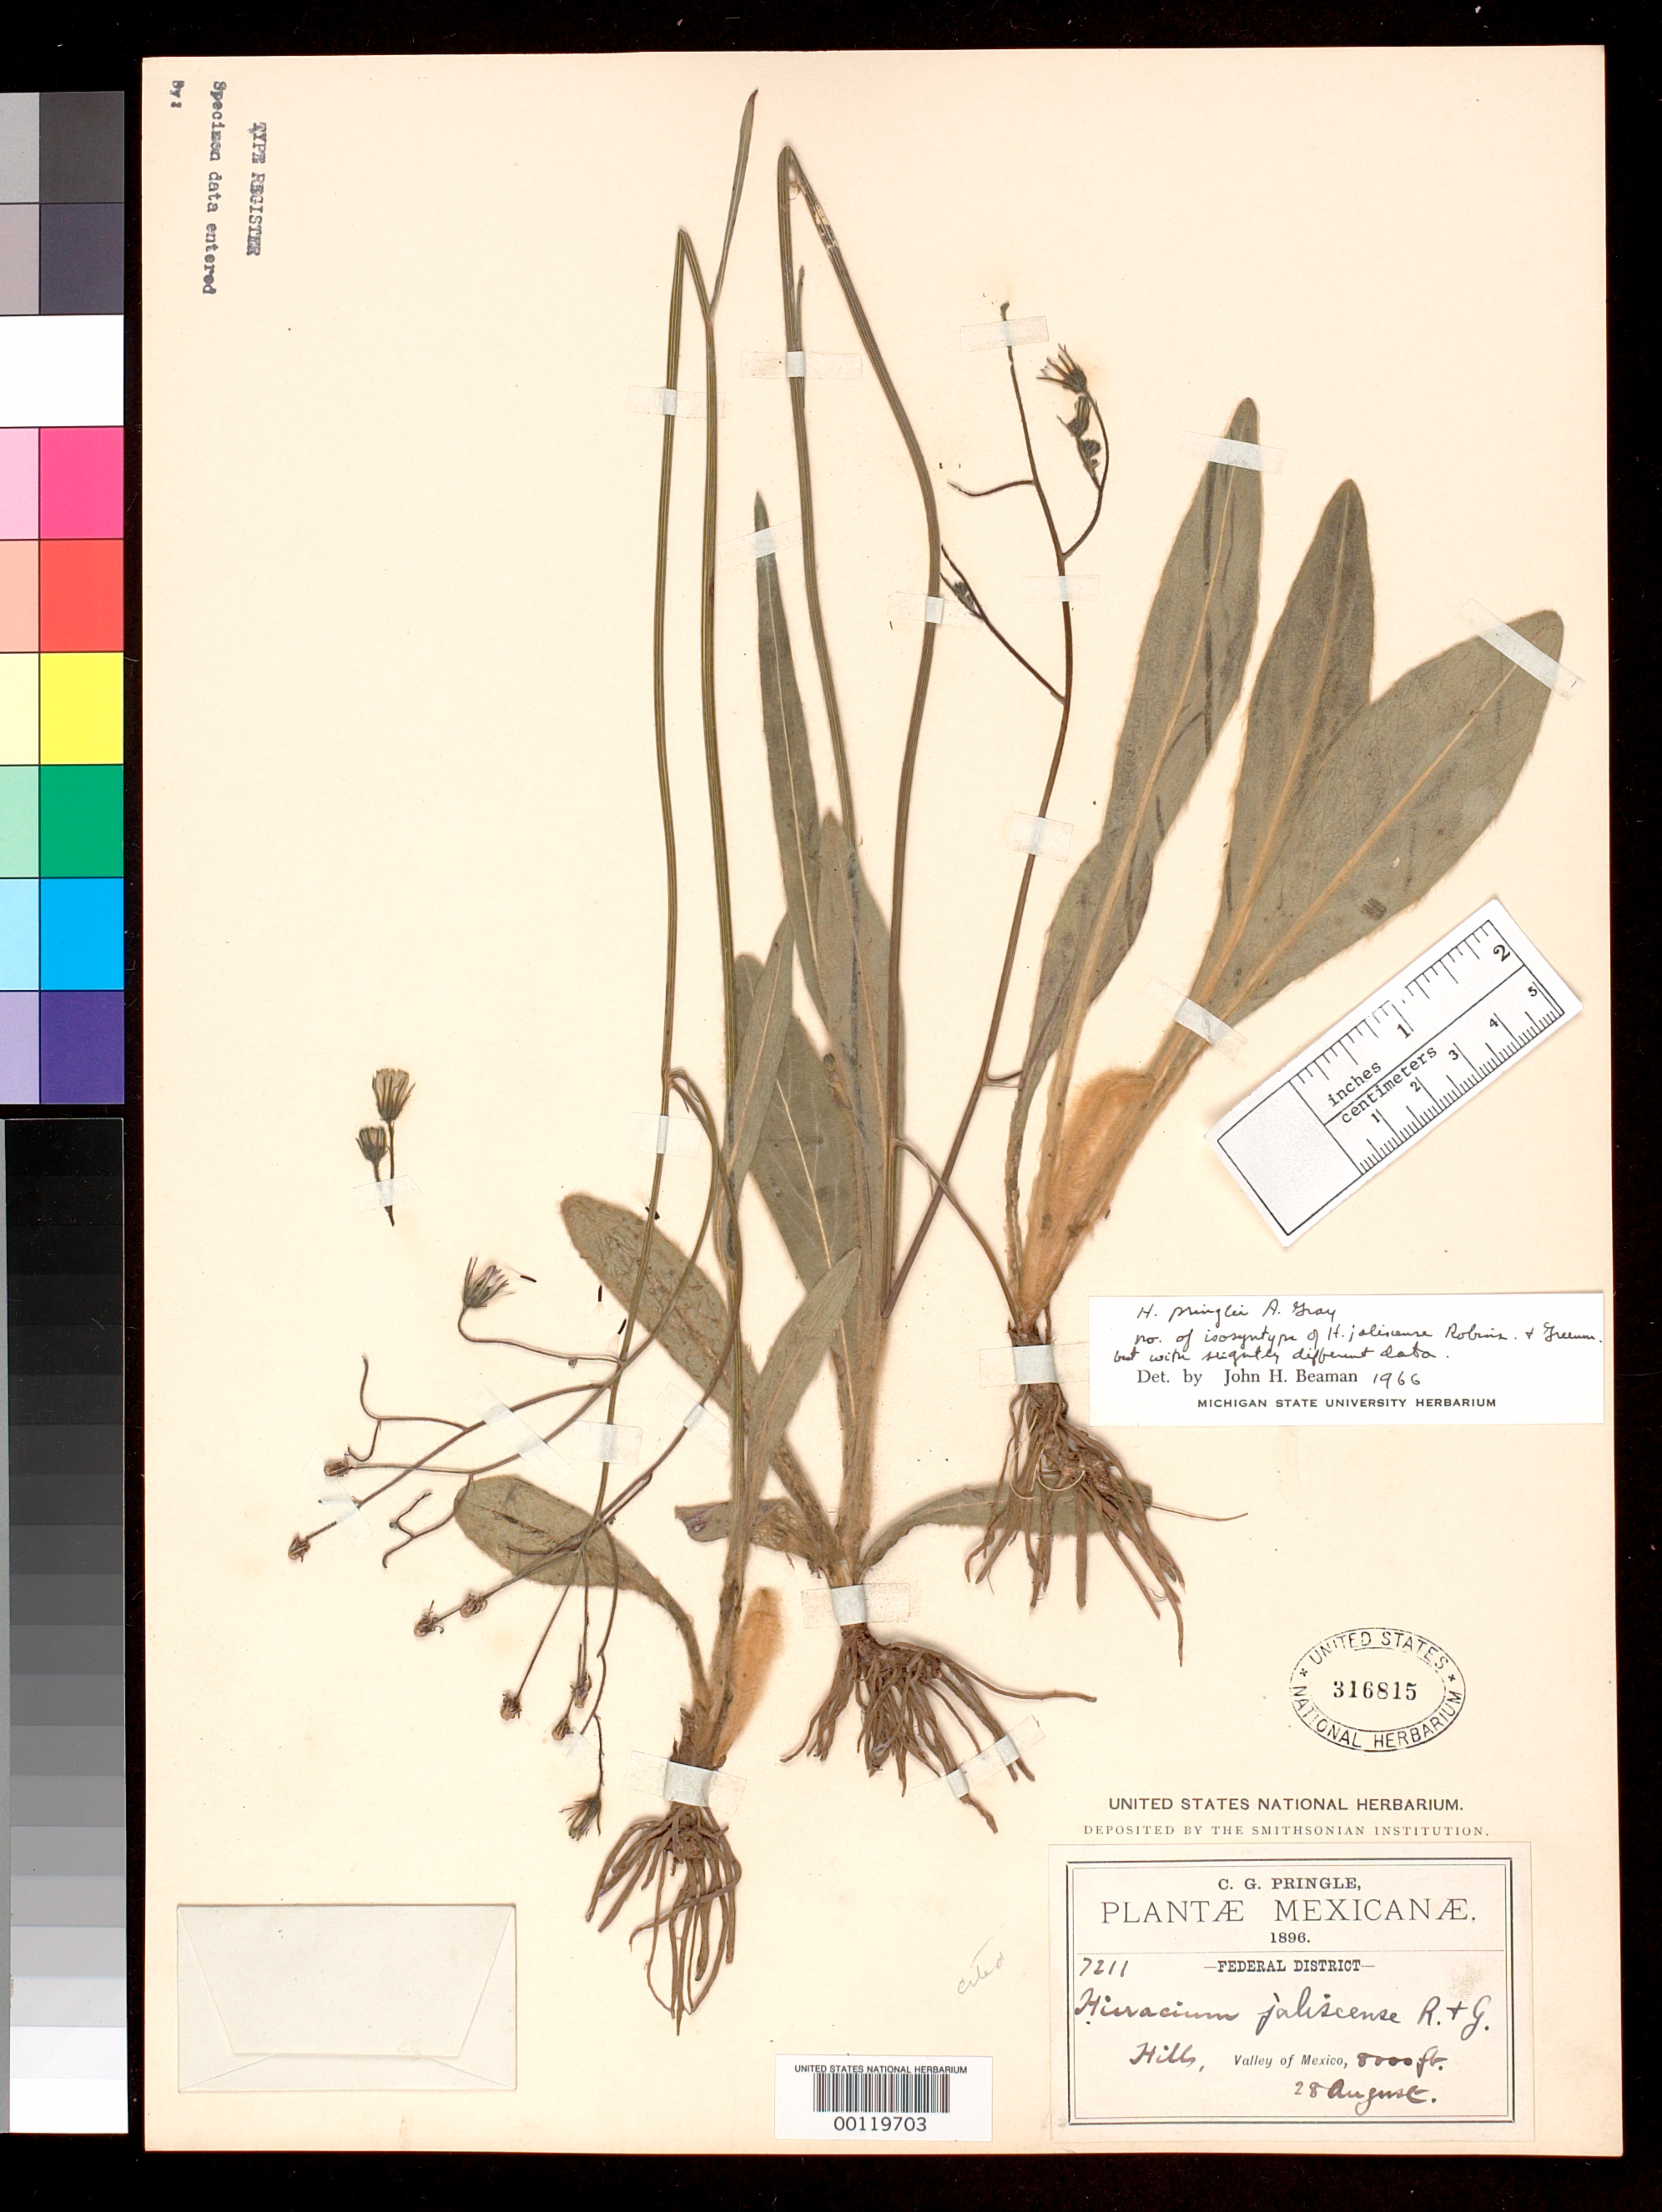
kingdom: Plantae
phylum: Tracheophyta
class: Magnoliopsida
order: Asterales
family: Asteraceae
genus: Hieracium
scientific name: Hieracium jaliscense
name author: B.L. Rob. & Greenm.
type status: Isosyntype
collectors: C. G. Pringle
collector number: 7211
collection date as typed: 28 Aug 1896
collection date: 1896-08-28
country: Mexico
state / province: Distrito Federal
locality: Valley of Mexico.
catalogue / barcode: US 316815